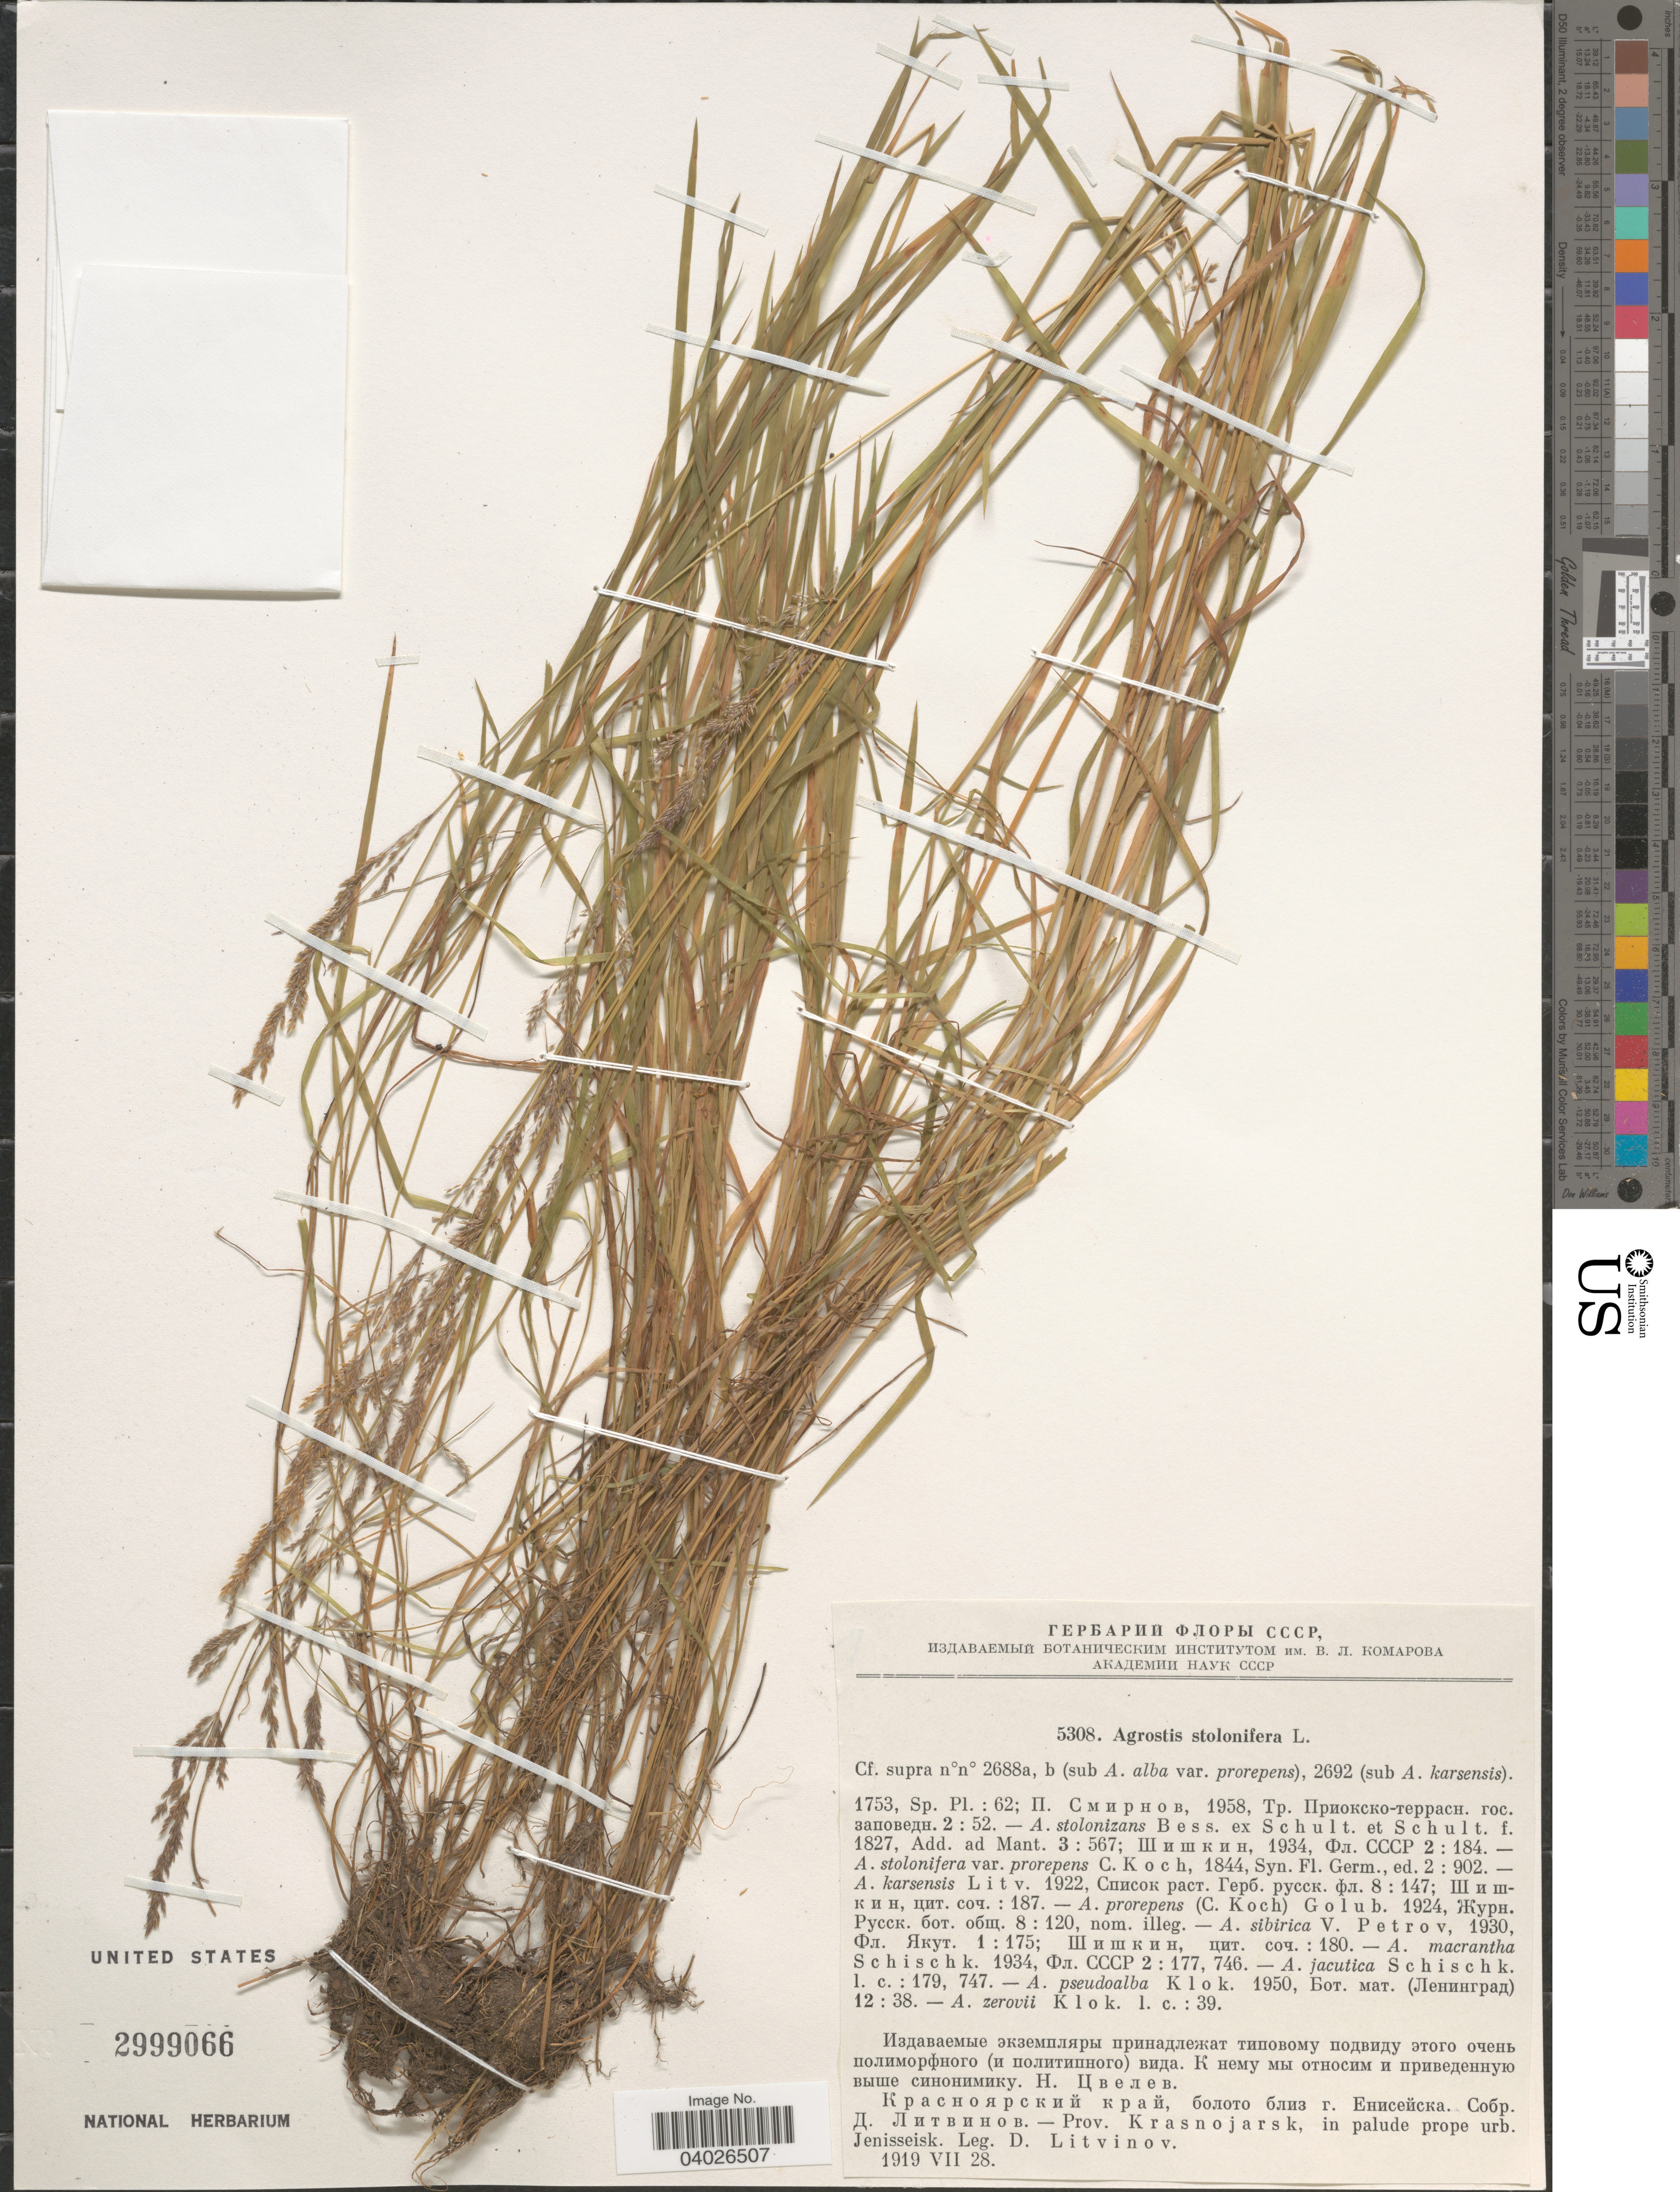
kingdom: Plantae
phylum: Tracheophyta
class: Liliopsida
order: Poales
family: Poaceae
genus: Agrostis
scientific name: Agrostis stolonifera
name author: L.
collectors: D. Litvinov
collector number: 5308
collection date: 1919-07-28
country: Russian Federation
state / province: Krasnoyarsk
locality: Prov. Krasnojarsk, in palude prope urb. Jenisseisk.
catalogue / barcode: US 2999066